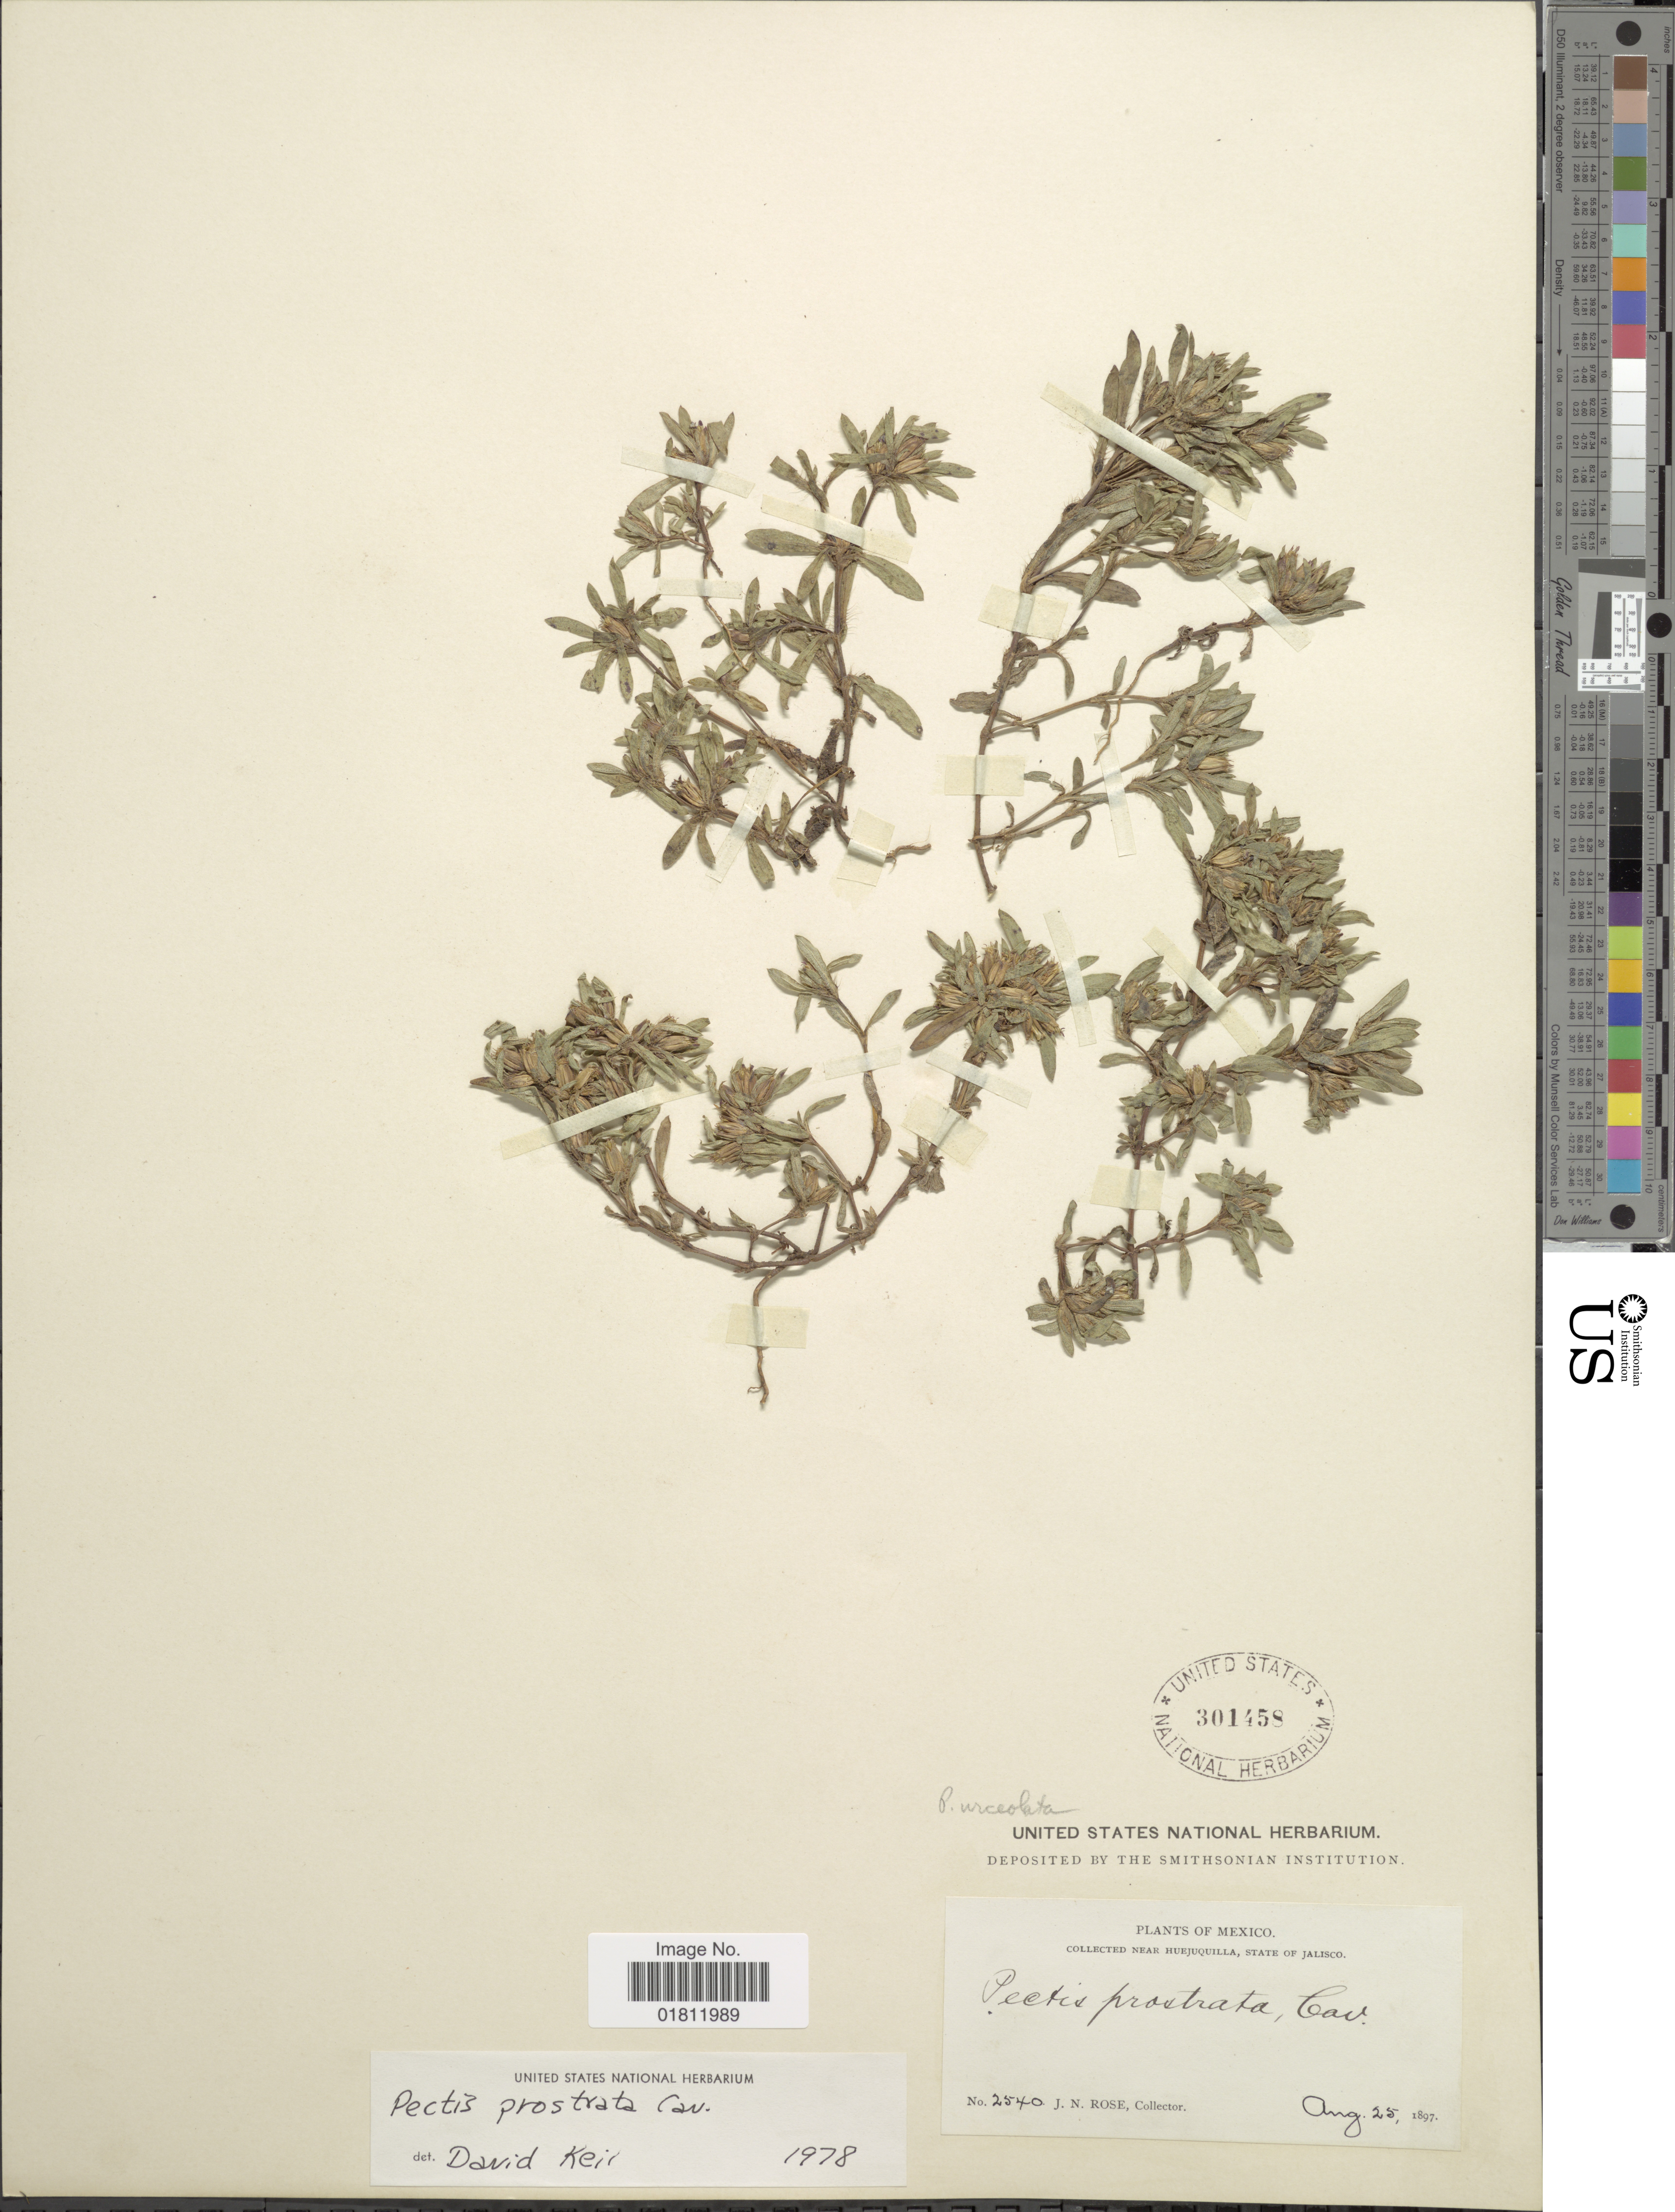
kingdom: Plantae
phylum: Tracheophyta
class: Magnoliopsida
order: Asterales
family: Asteraceae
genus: Pectis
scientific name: Pectis prostrata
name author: Cav.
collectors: J. N. Rose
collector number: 2540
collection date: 1897-08-25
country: Mexico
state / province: Jalisco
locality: Near Huejuquilla, State of Jalisco.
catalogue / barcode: US 301458